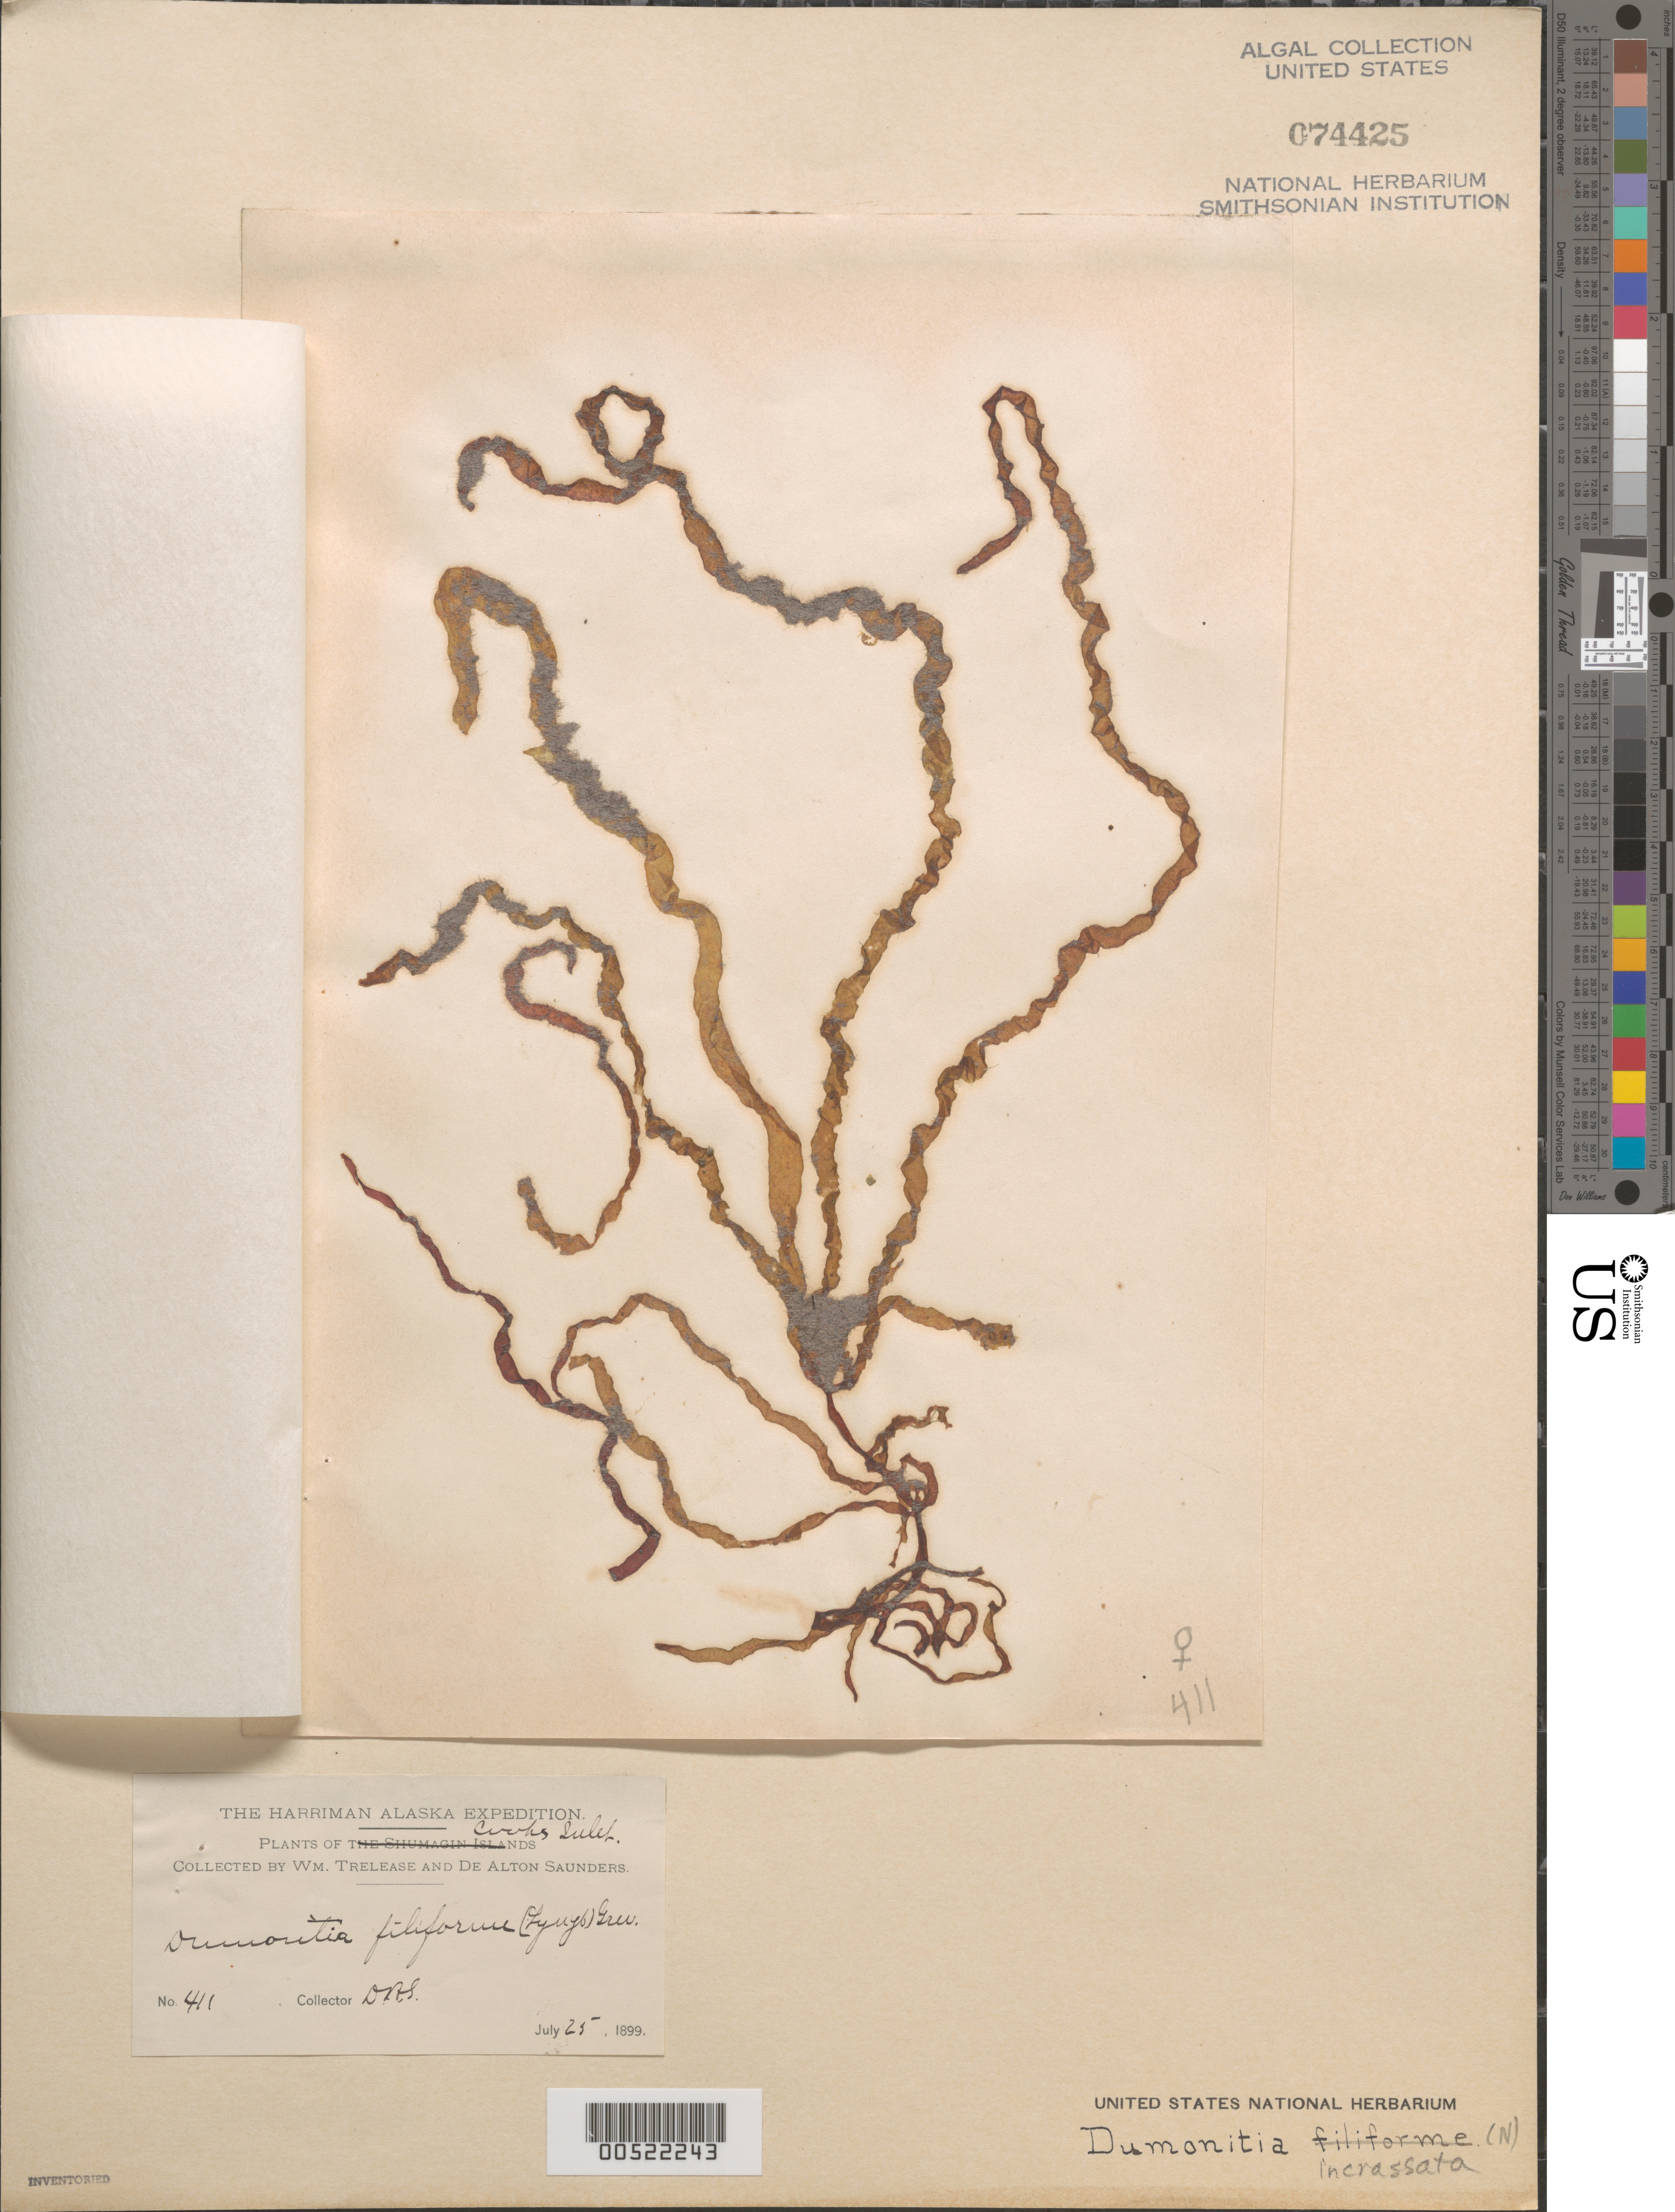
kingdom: Plantae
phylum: Rhodophyta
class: Florideophyceae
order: Gigartinales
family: Dumontiaceae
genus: Dumontia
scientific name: Dumontia contorta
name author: (S.G. Gmel.) Rupr.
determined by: Algae name updating Project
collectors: D. Saunders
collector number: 411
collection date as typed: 25 Jul 1899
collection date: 1899-07-25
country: United States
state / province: Alaska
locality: Cook Inlet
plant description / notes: Harriman Alaska Expedition, 1899, as Dumontia filiformis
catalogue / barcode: US 74425